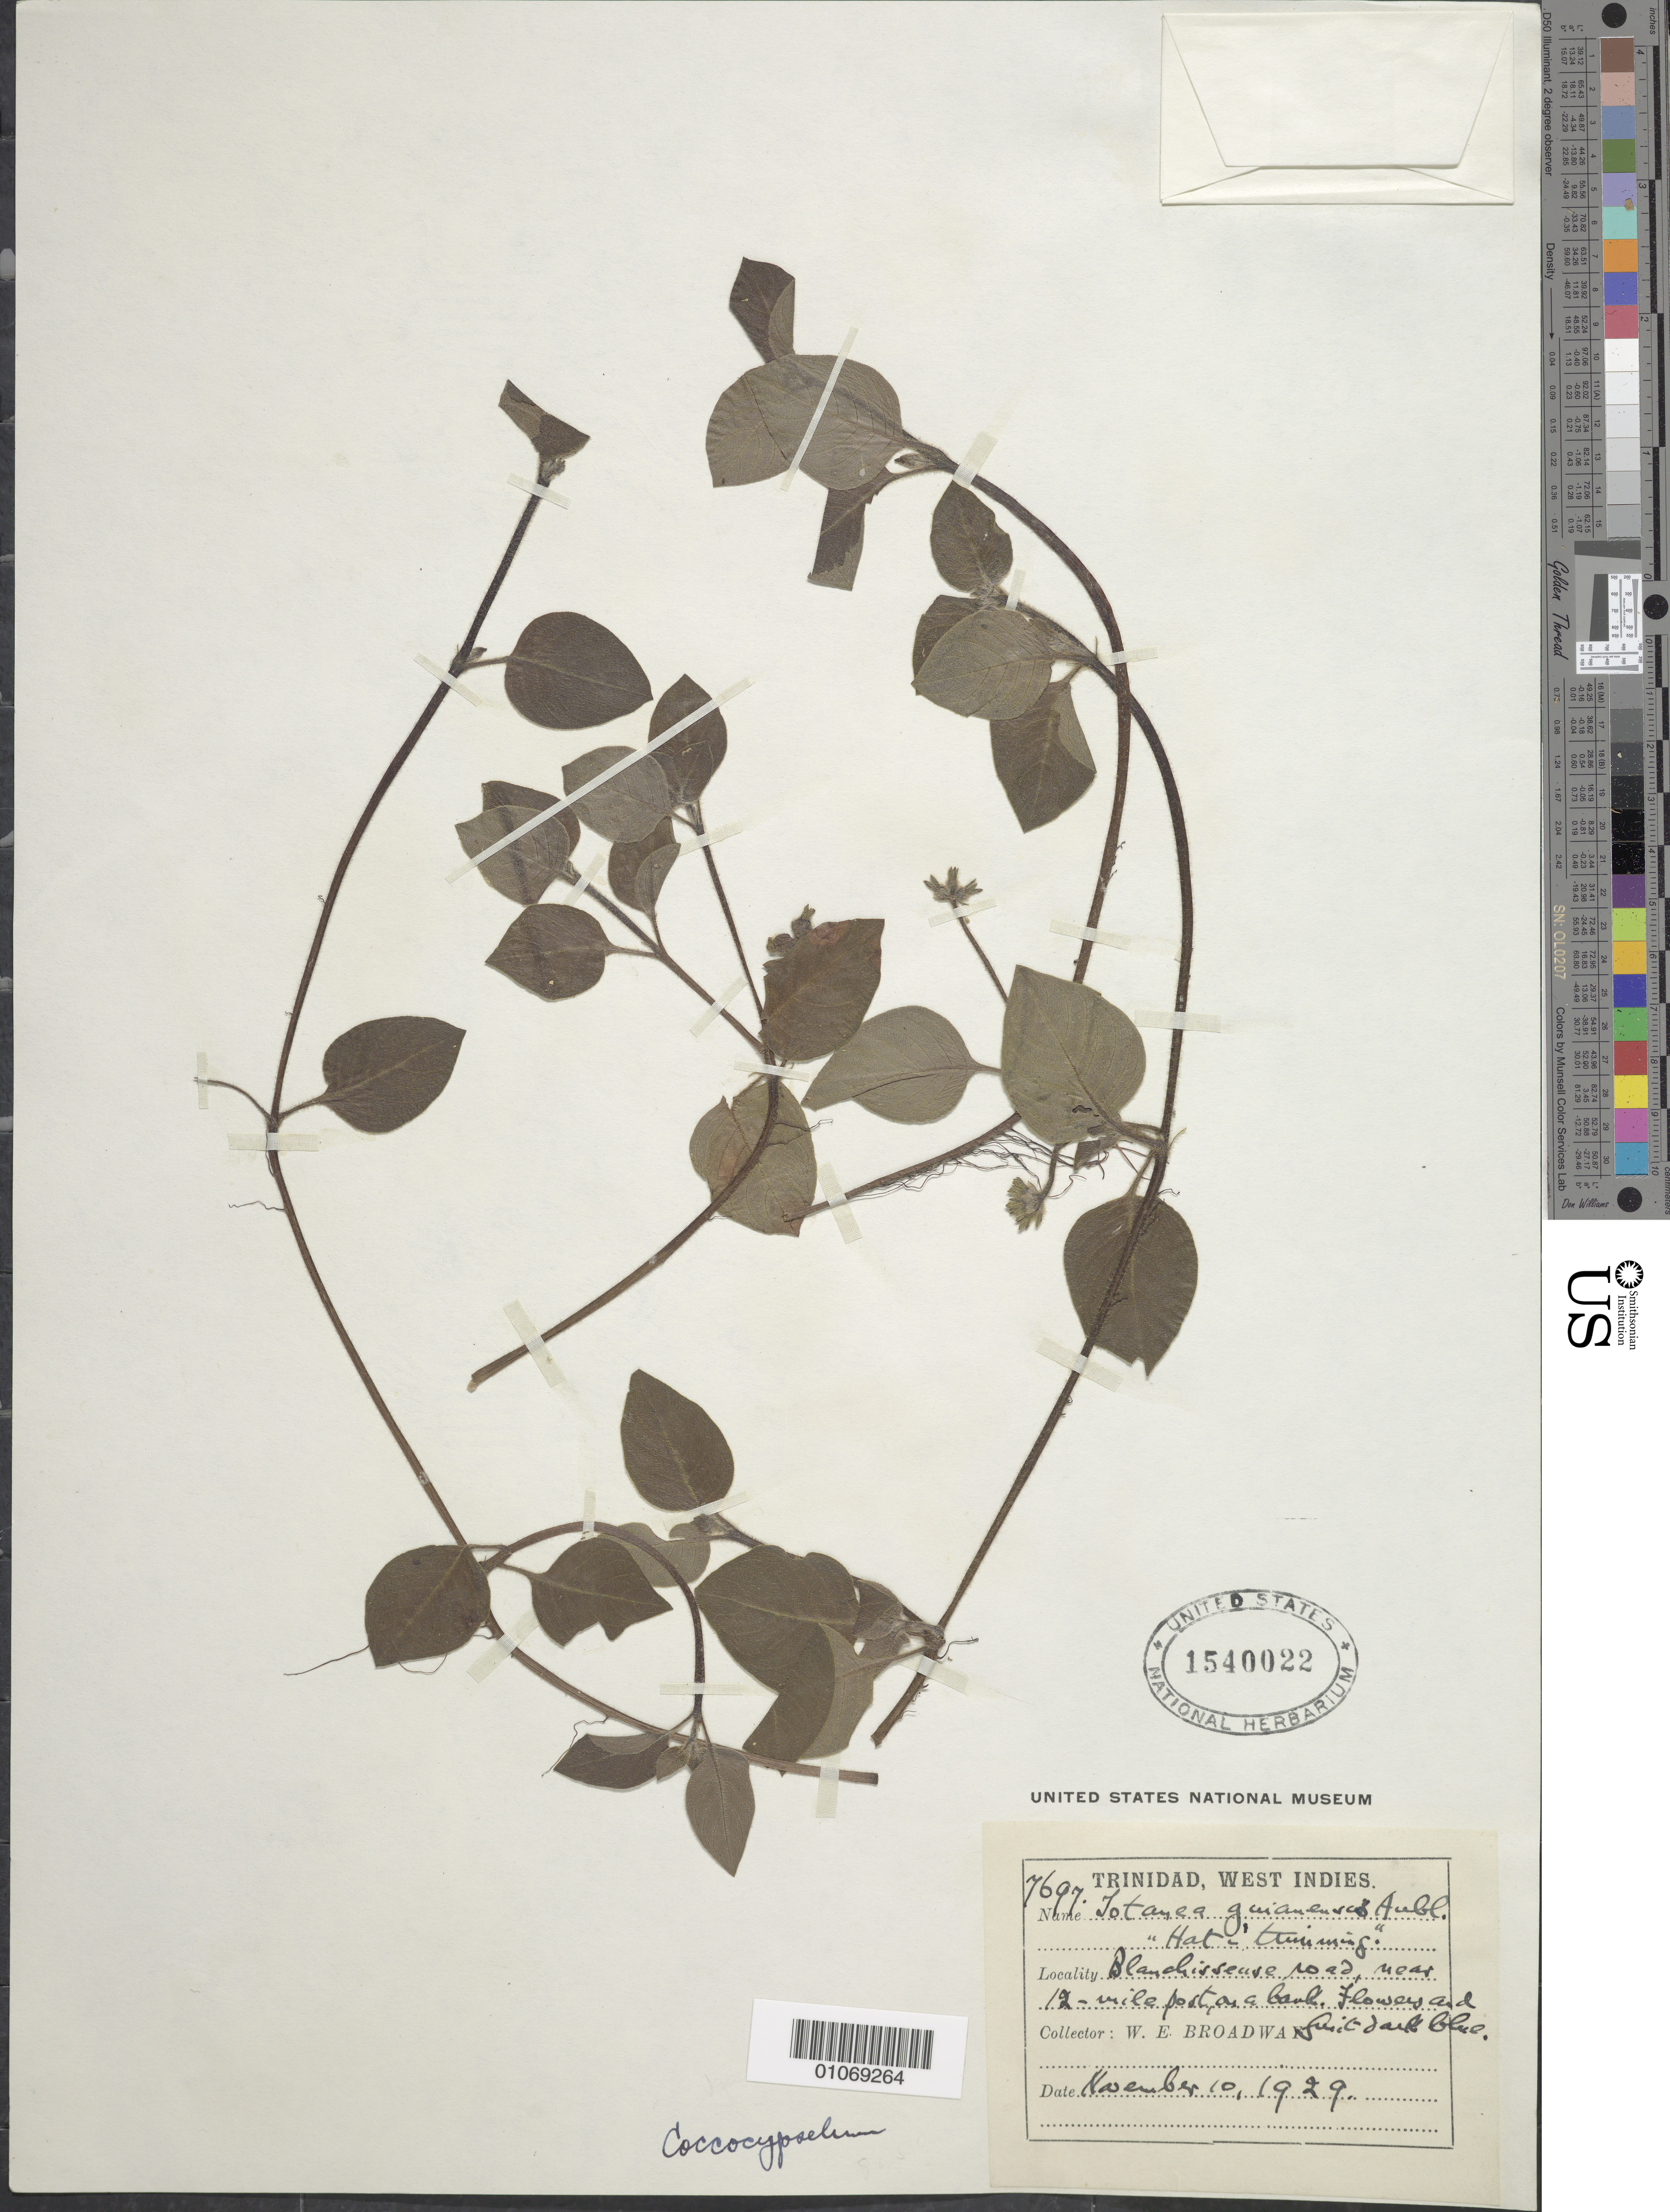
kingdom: Plantae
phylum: Tracheophyta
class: Magnoliopsida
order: Gentianales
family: Rubiaceae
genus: Coccocypselum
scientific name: Coccocypselum guianense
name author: (Aubl.) K. Schum.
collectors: W. E. Broadway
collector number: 7697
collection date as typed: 10 Nov 1929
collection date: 1929-11-10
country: Trinidad and Tobago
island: Trinidad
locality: Clanchisseuse road, near 12-mile post, no a bank.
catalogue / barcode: US 1540022